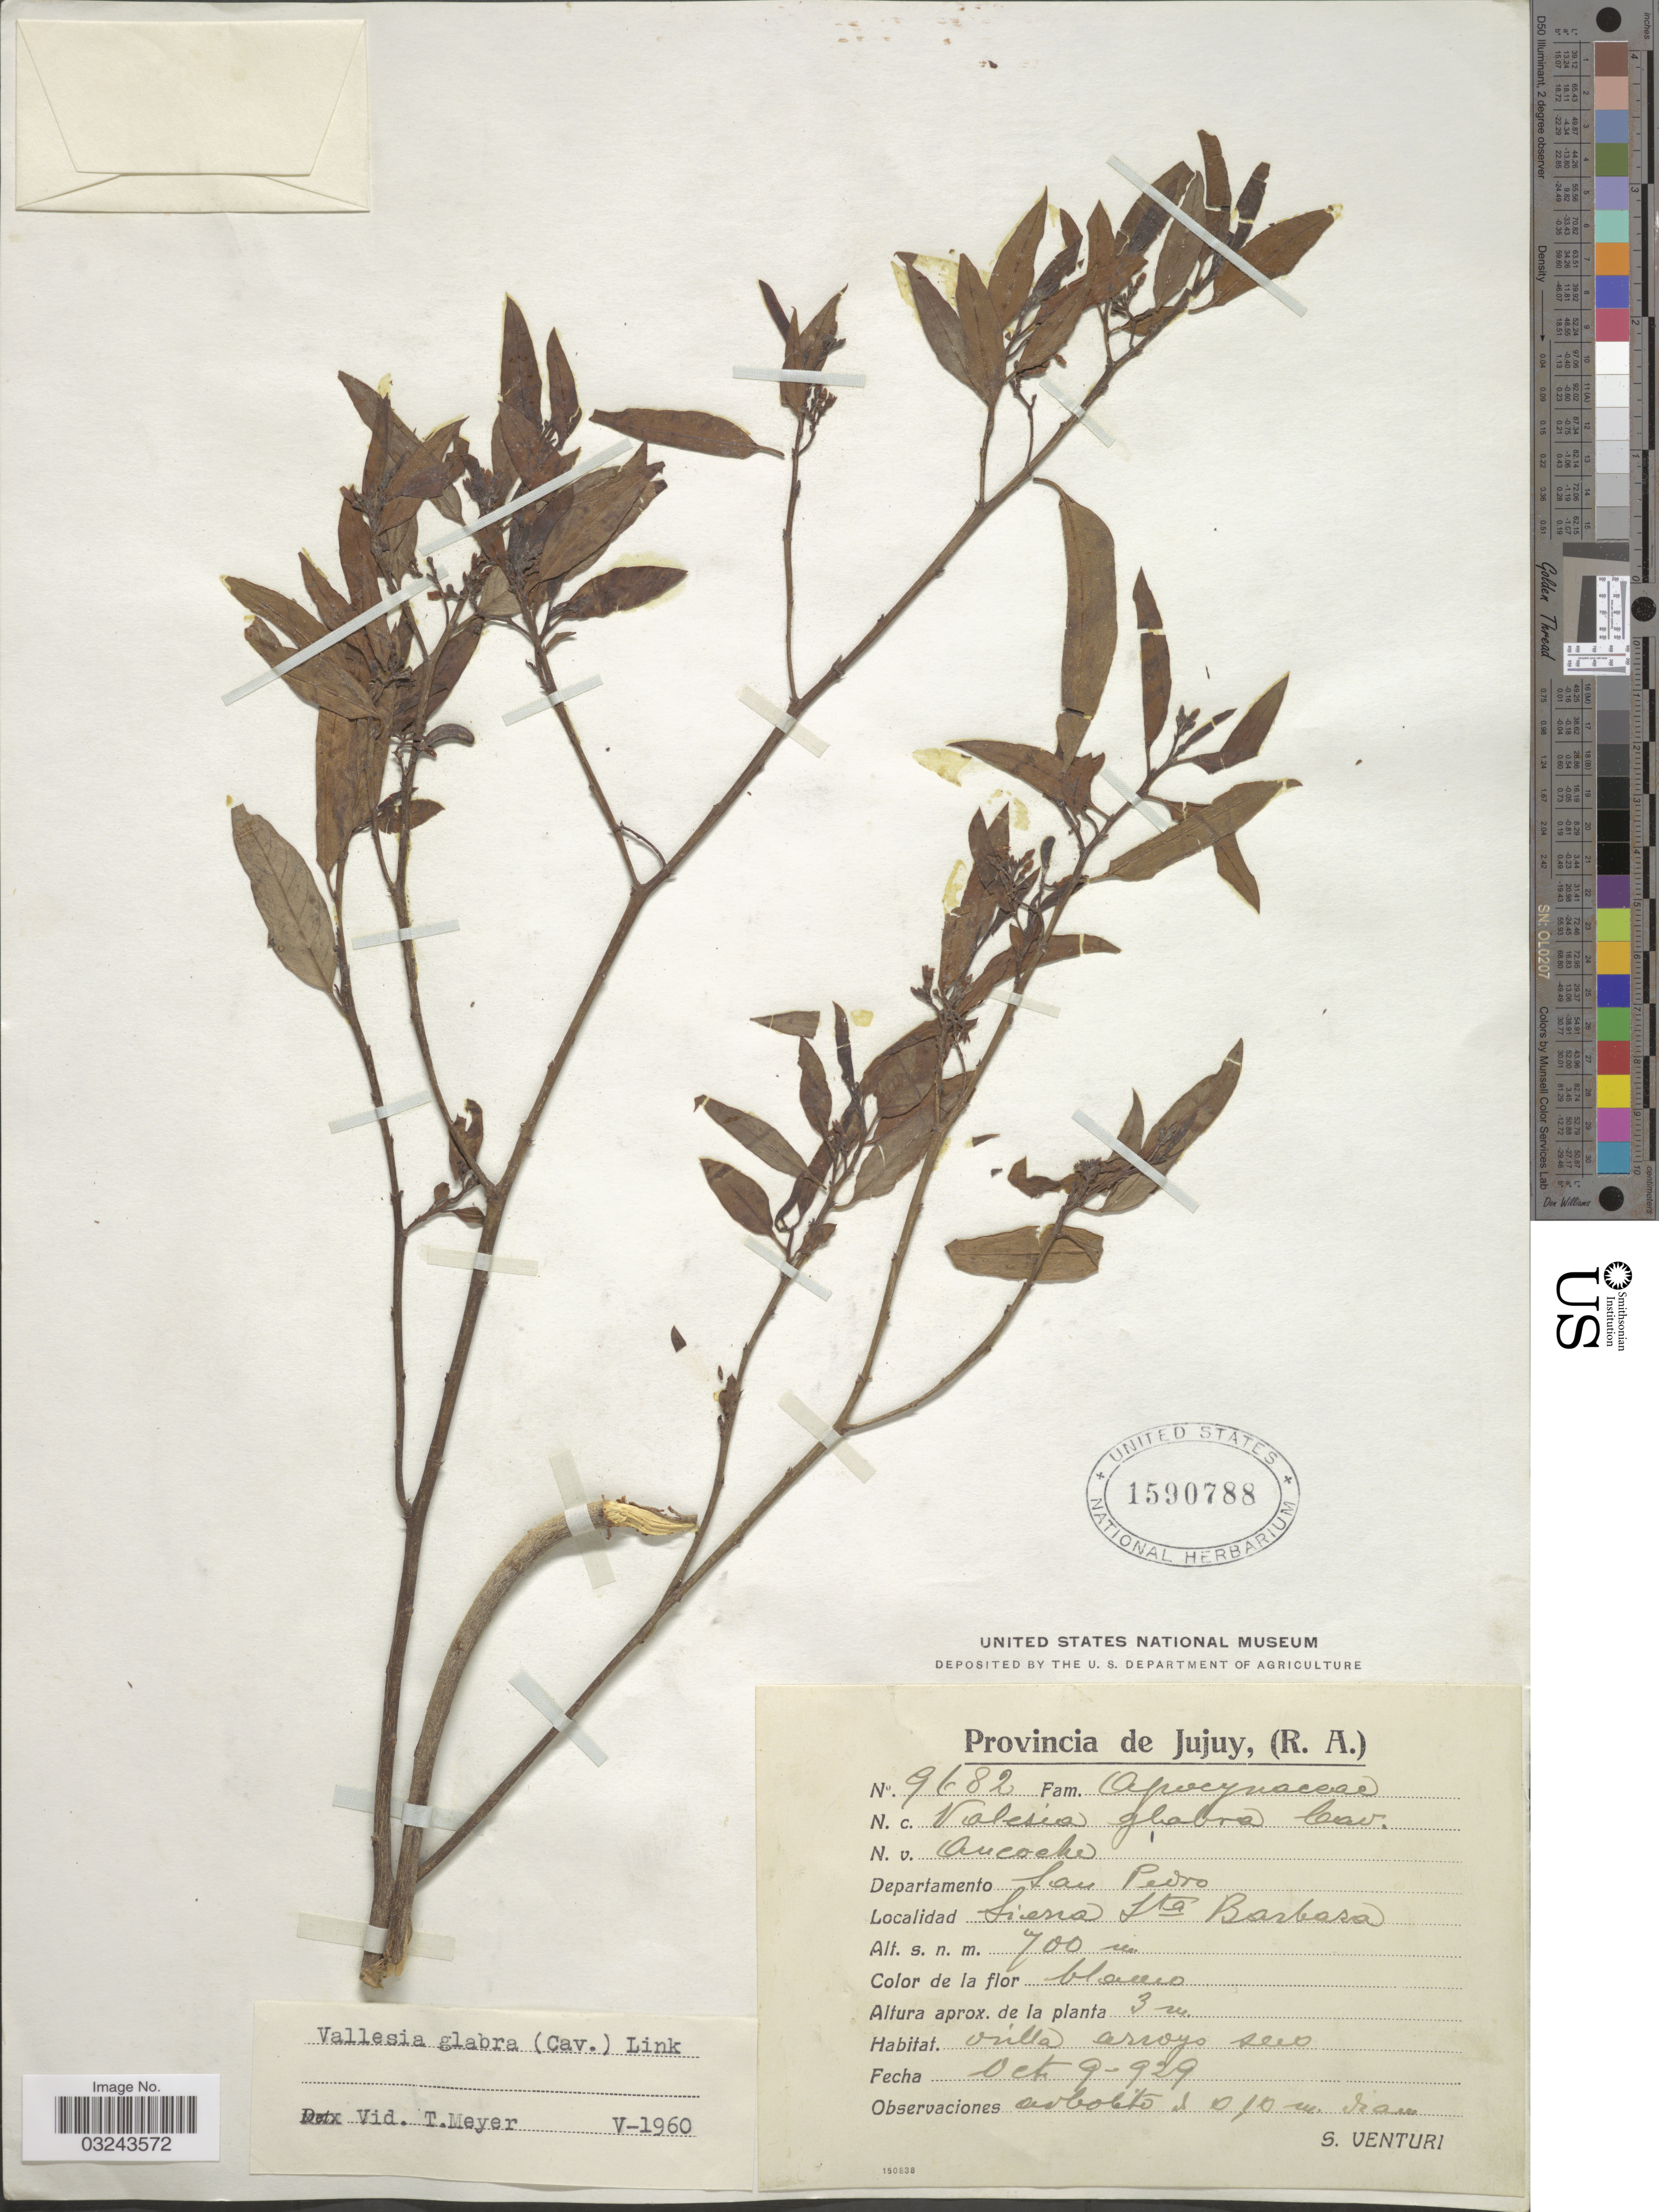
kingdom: Plantae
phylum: Tracheophyta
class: Magnoliopsida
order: Gentianales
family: Apocynaceae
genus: Vallesia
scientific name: Vallesia glabra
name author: (Cav.) Link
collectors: S. Venturi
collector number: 9682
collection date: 1929-10-09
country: Argentina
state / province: Jujuy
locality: Provincia de Jujuy, (R.A.) Departamento San Pedro, Sierra Sta Barbara.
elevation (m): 700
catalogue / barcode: US 1590788